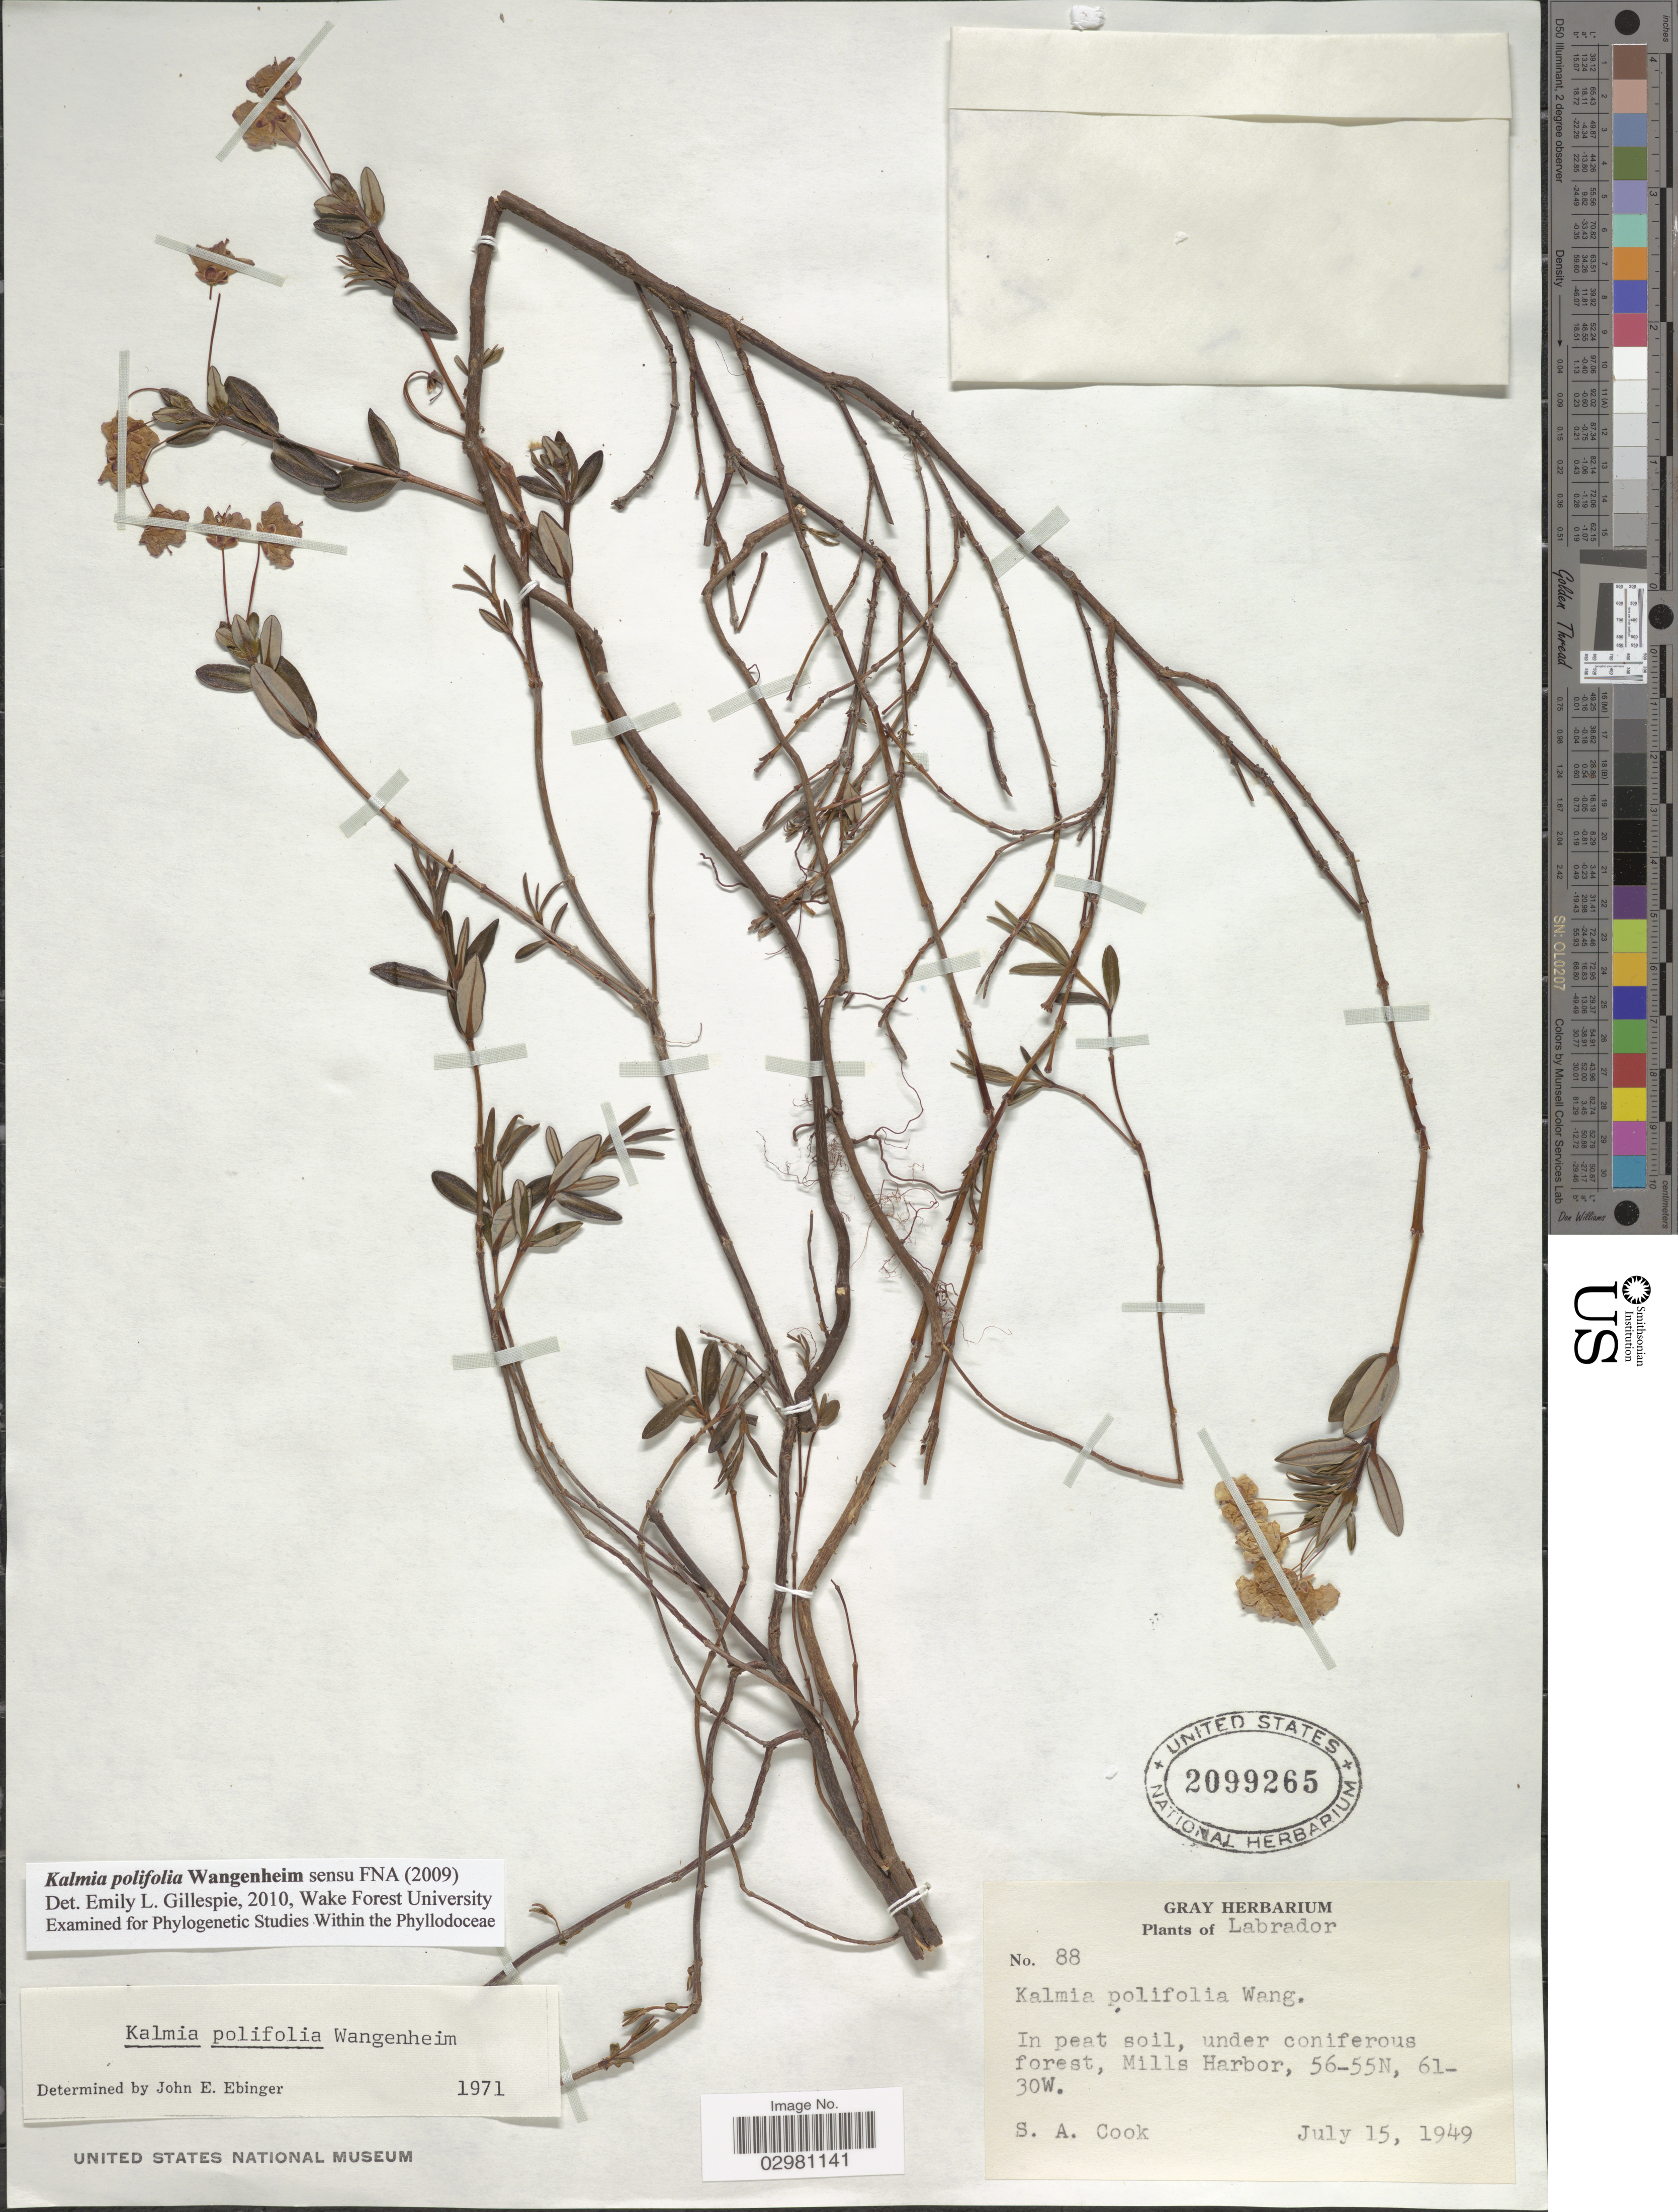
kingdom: Plantae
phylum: Tracheophyta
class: Magnoliopsida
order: Ericales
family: Ericaceae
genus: Kalmia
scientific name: Kalmia polifolia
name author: Wangenh.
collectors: S. A. Cook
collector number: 88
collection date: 1949-07-15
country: Canada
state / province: Newfoundland and Labrador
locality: Labrador. In peat soil, under coniferous forest, Mills Harbor.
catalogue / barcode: US 2099265